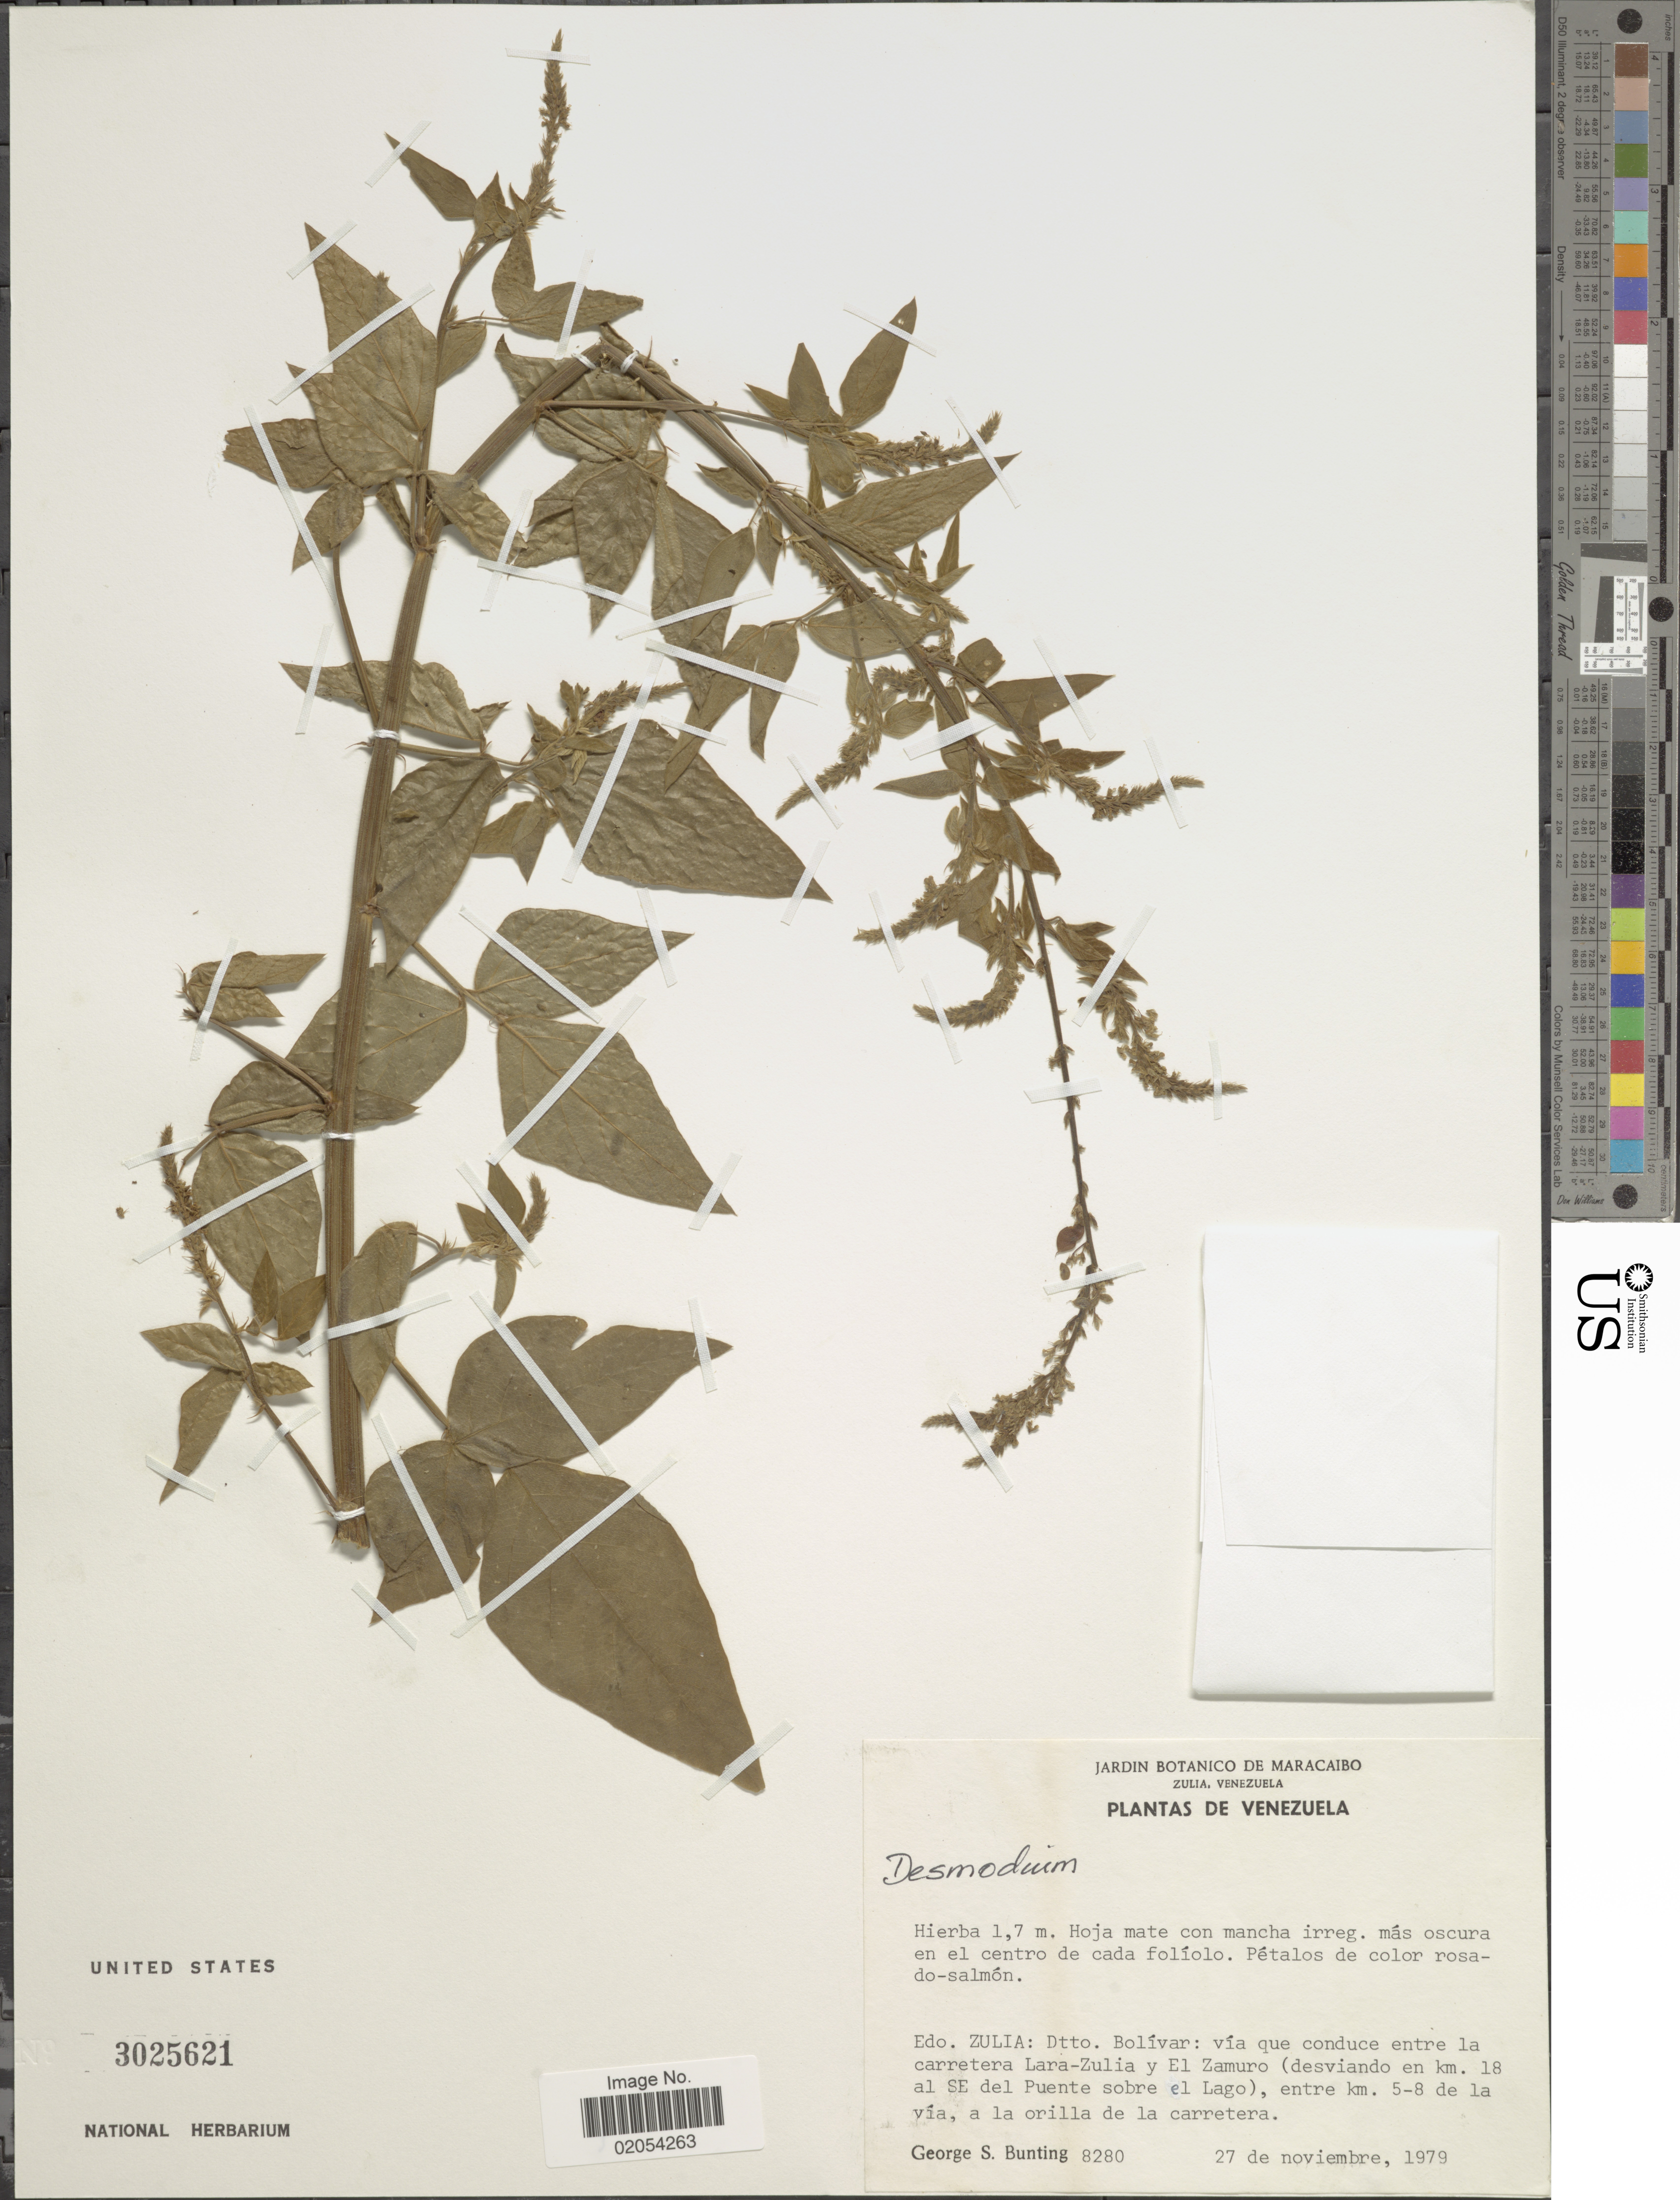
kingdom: Plantae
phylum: Tracheophyta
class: Magnoliopsida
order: Fabales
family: Fabaceae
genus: Desmodium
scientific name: Desmodium sp.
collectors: G. S. Bunting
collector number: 8280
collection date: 1979-11-27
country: Venezuela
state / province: Zulia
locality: Edo. Zulia: Dtto. Bolivar: via que conduce entre la carretera Lara-Zulia y El Zamuro (desviando en km. 18 al SE del Puente sobre el Lago), entre km. 5-8 de La via, a la orilla de la carretera.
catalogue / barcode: US 3025621